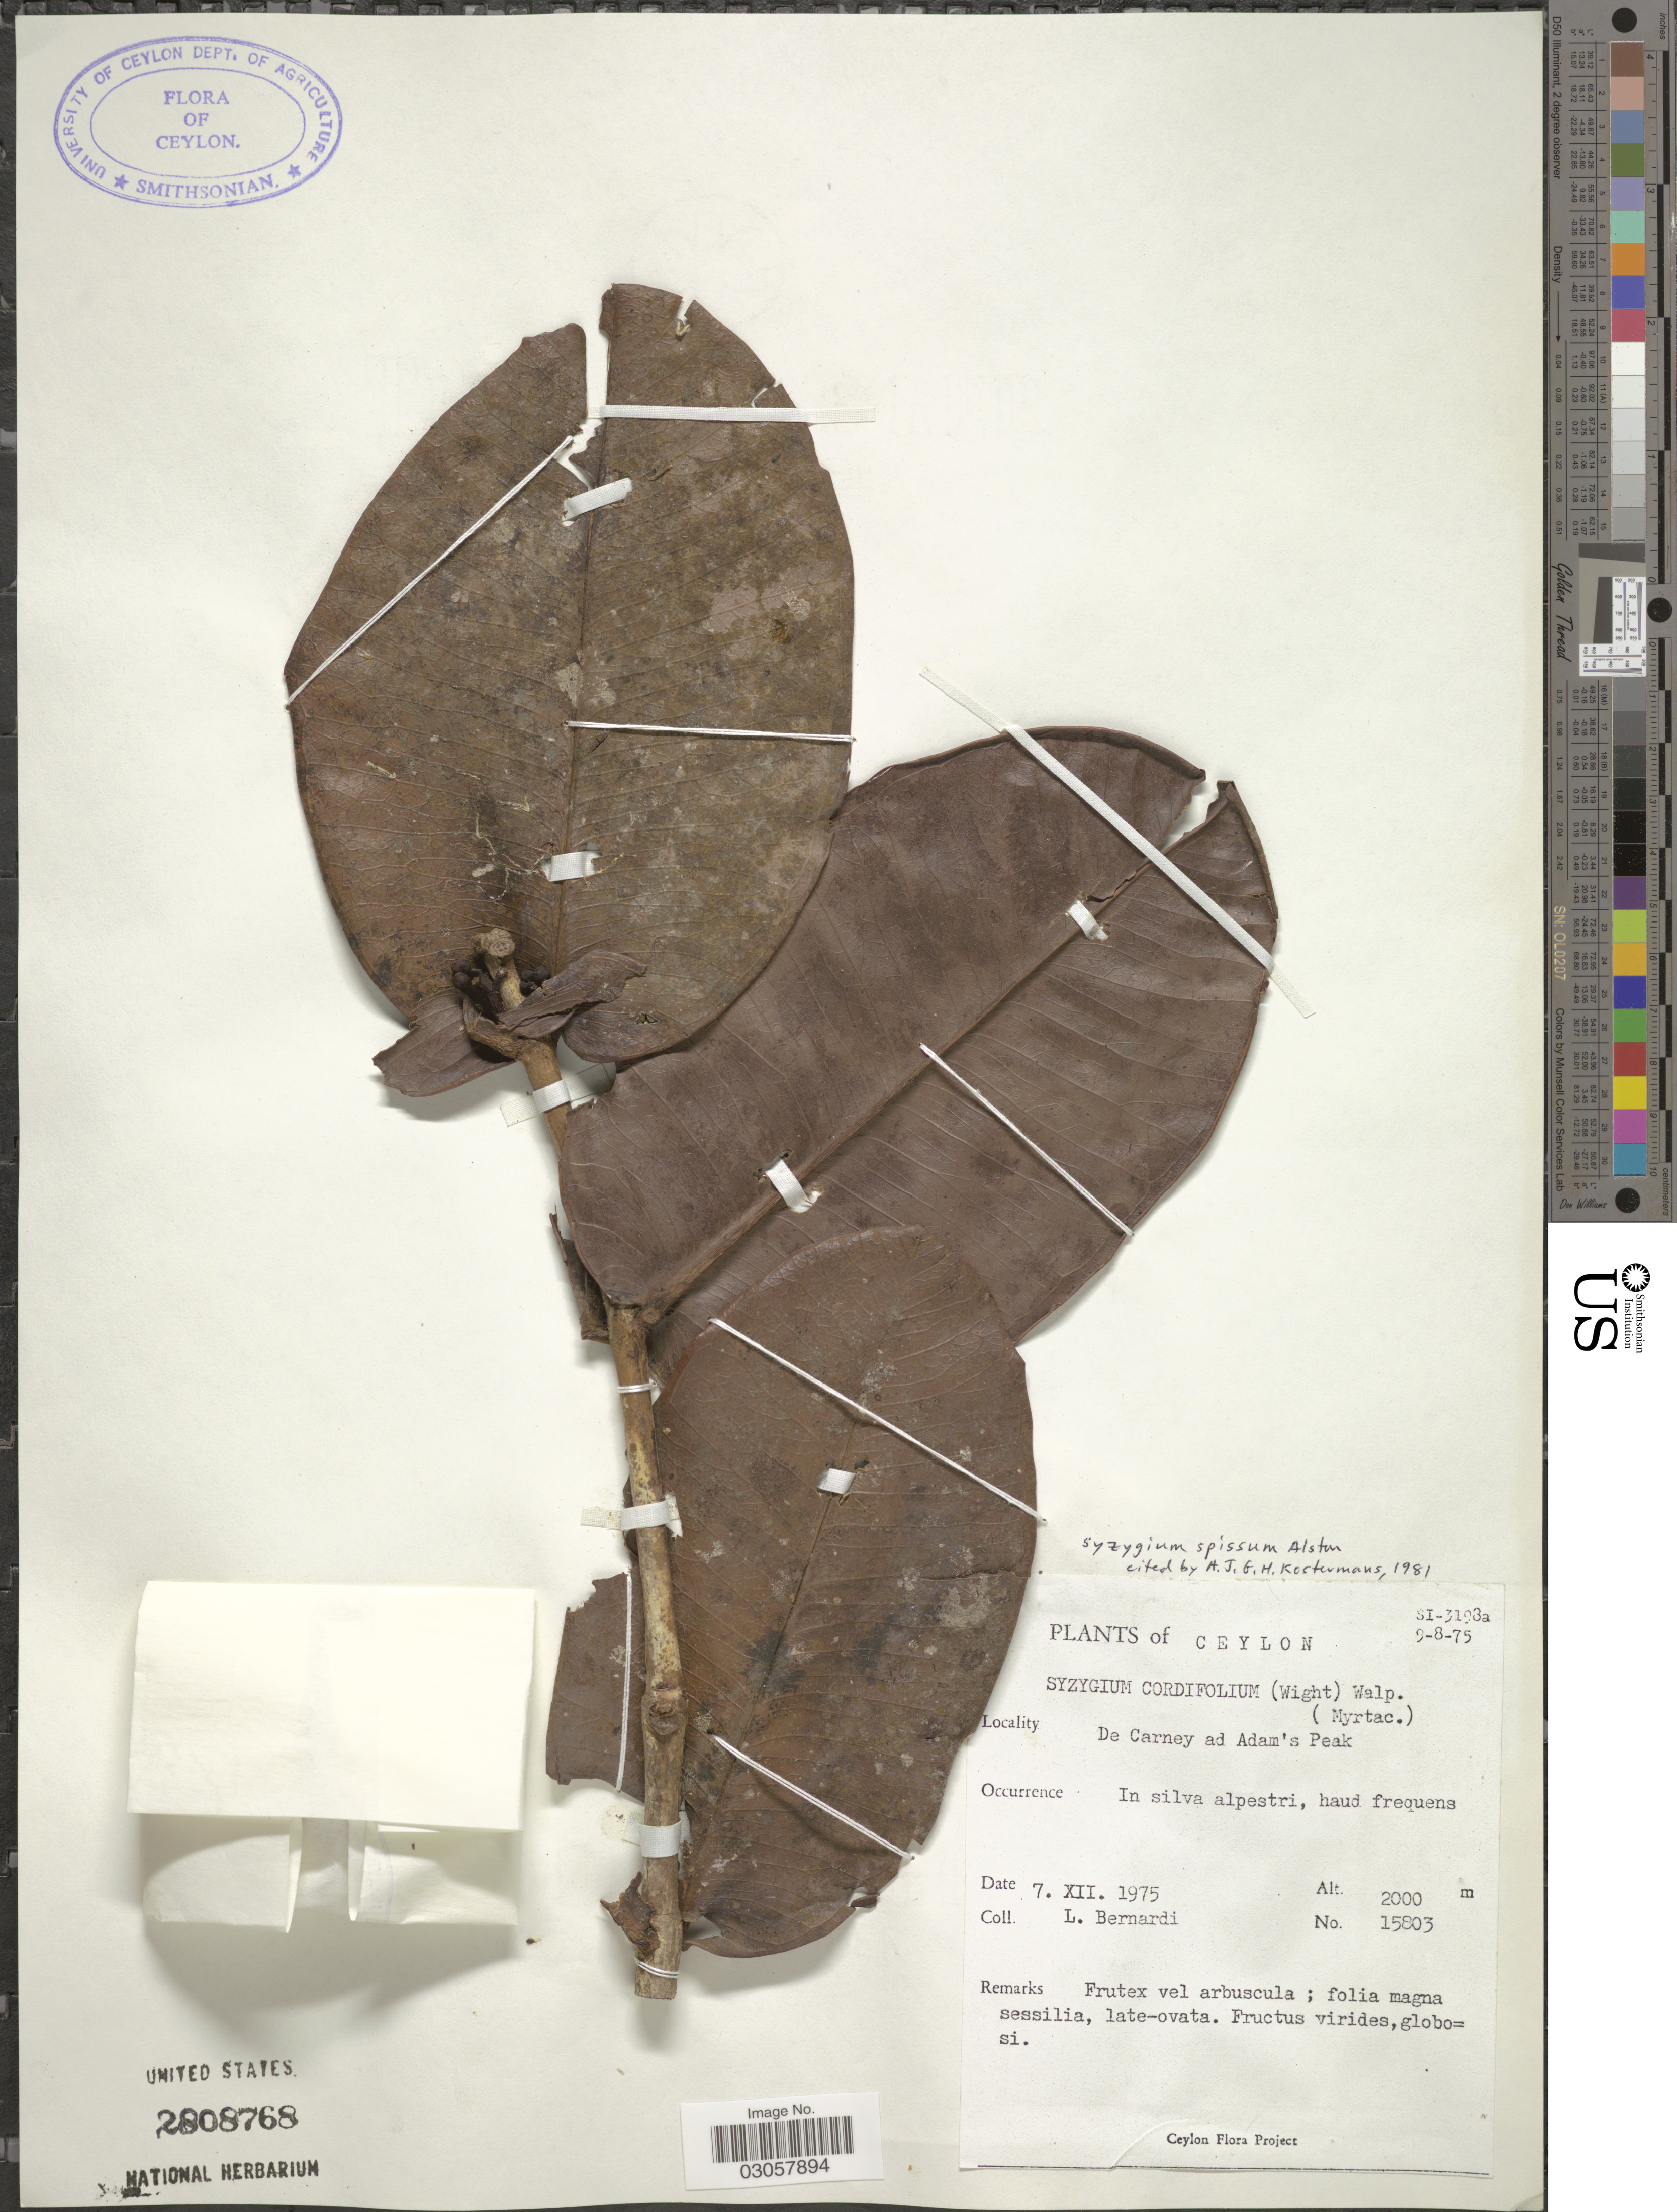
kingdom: Plantae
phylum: Tracheophyta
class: Magnoliopsida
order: Myrtales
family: Myrtaceae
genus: Syzygium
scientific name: Syzygium spissum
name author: Alston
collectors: L. Bernardi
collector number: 15803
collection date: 1975-12-07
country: Sri Lanka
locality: Ceylon. De carney ad Adam's Peak.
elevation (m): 2000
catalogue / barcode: US 2808768